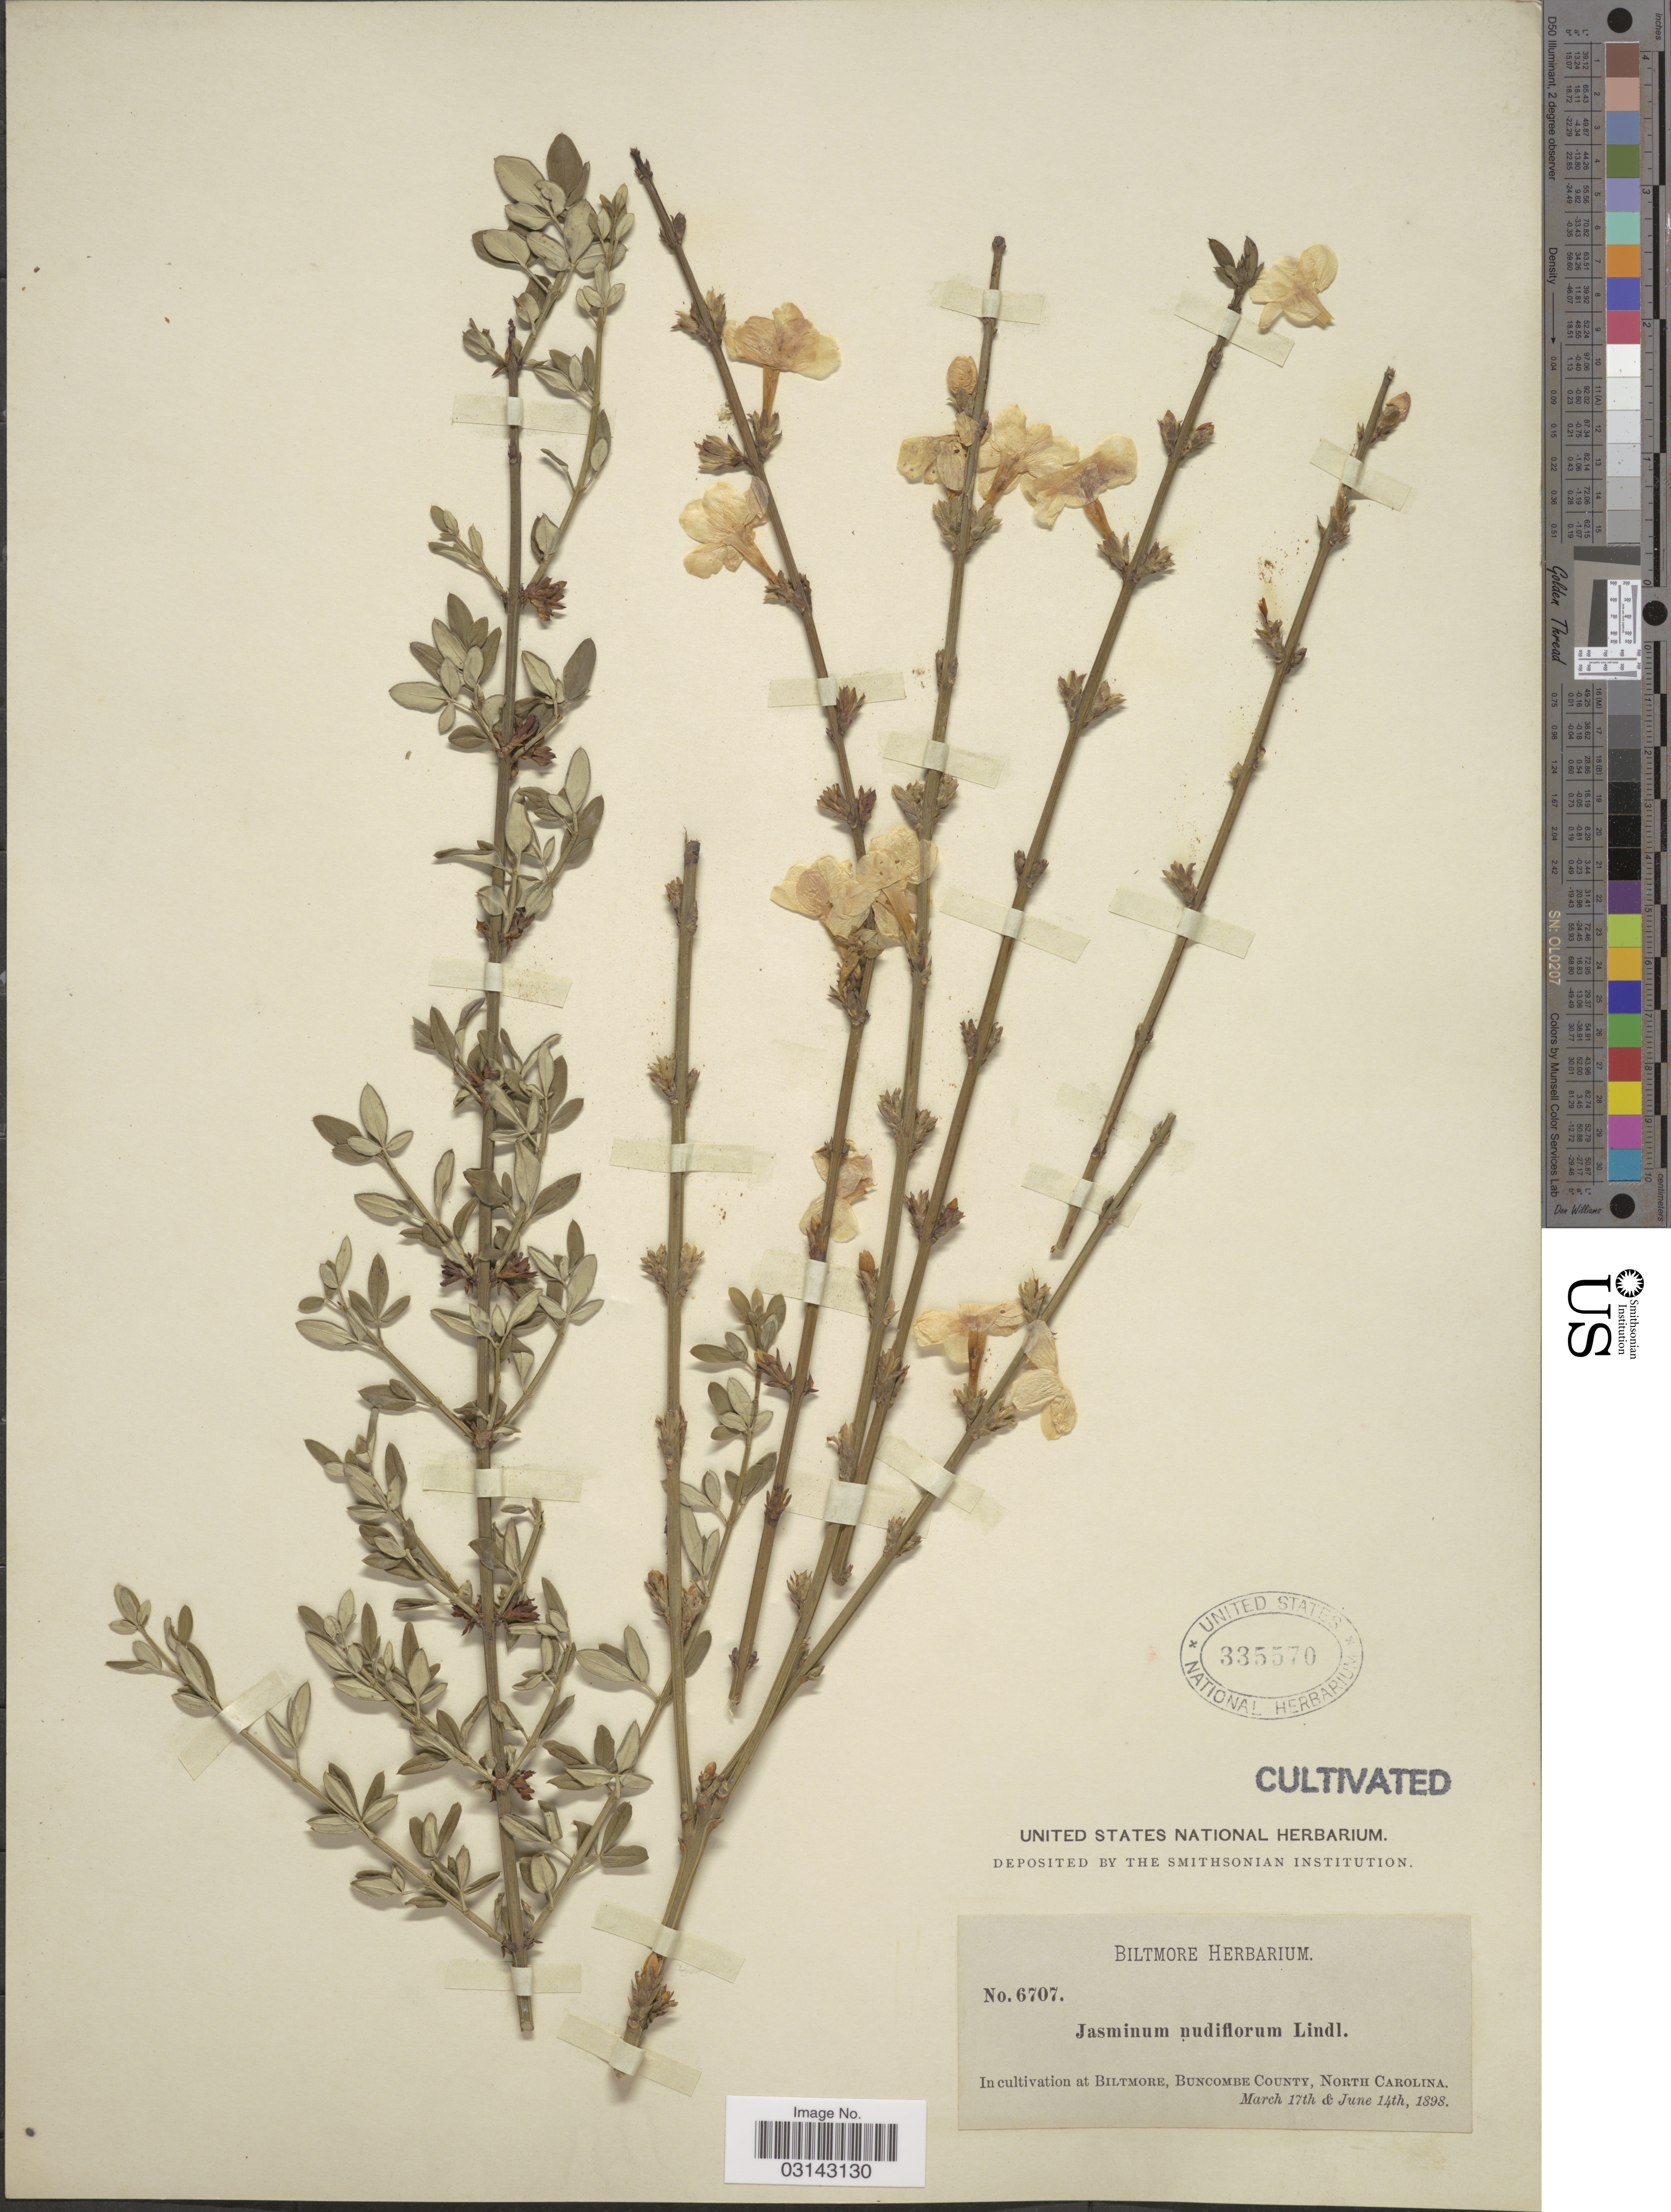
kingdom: Plantae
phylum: Tracheophyta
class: Magnoliopsida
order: Lamiales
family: Oleaceae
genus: Jasminum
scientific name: Jasminum nudiflorum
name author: Lindl.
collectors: ex herb. Biltmore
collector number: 6707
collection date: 1898-03-17/1898-06-14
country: United States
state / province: North Carolina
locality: At Biltmore, Buncombe County, North Carolina.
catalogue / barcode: US 335570